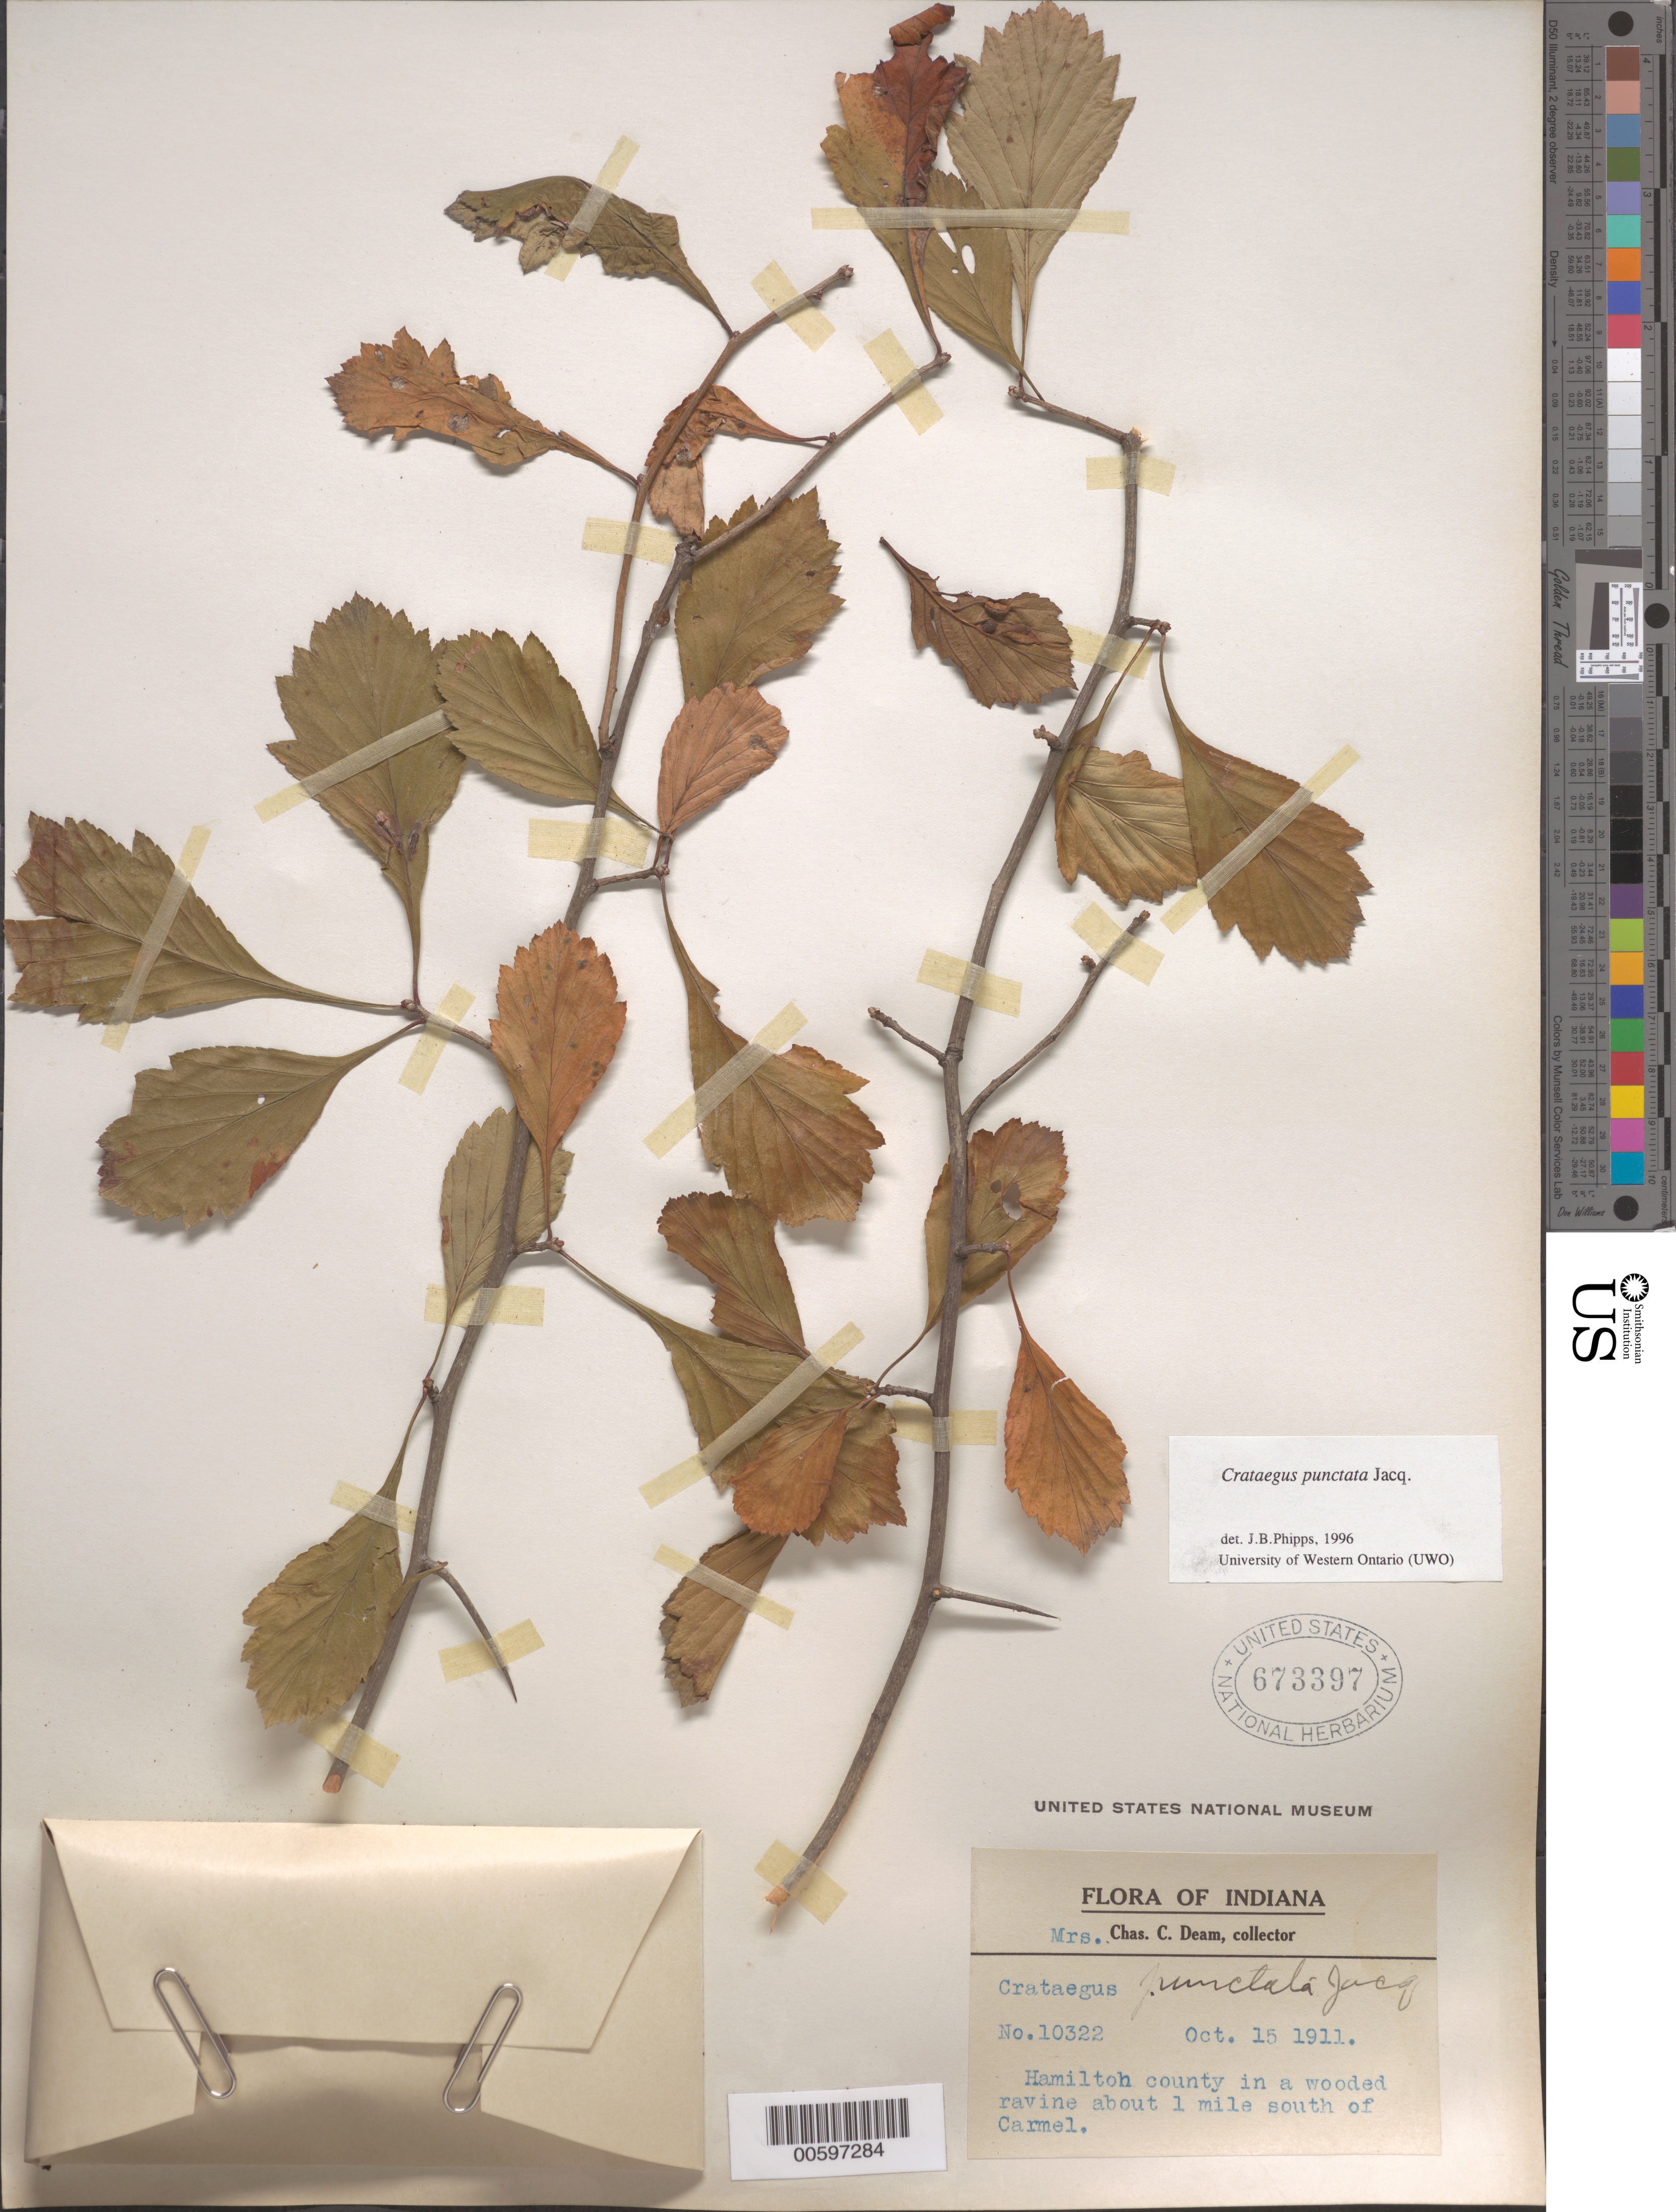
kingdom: Plantae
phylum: Tracheophyta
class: Magnoliopsida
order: Rosales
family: Rosaceae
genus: Crataegus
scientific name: Crataegus punctata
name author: Jacq.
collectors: C. C. Deam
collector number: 10322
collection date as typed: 15 Oct 1911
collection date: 1911-10-15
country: United States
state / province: Indiana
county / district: Hamilton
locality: About 1 mile S of Carmel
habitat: in a wooded ravine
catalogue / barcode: US 673397